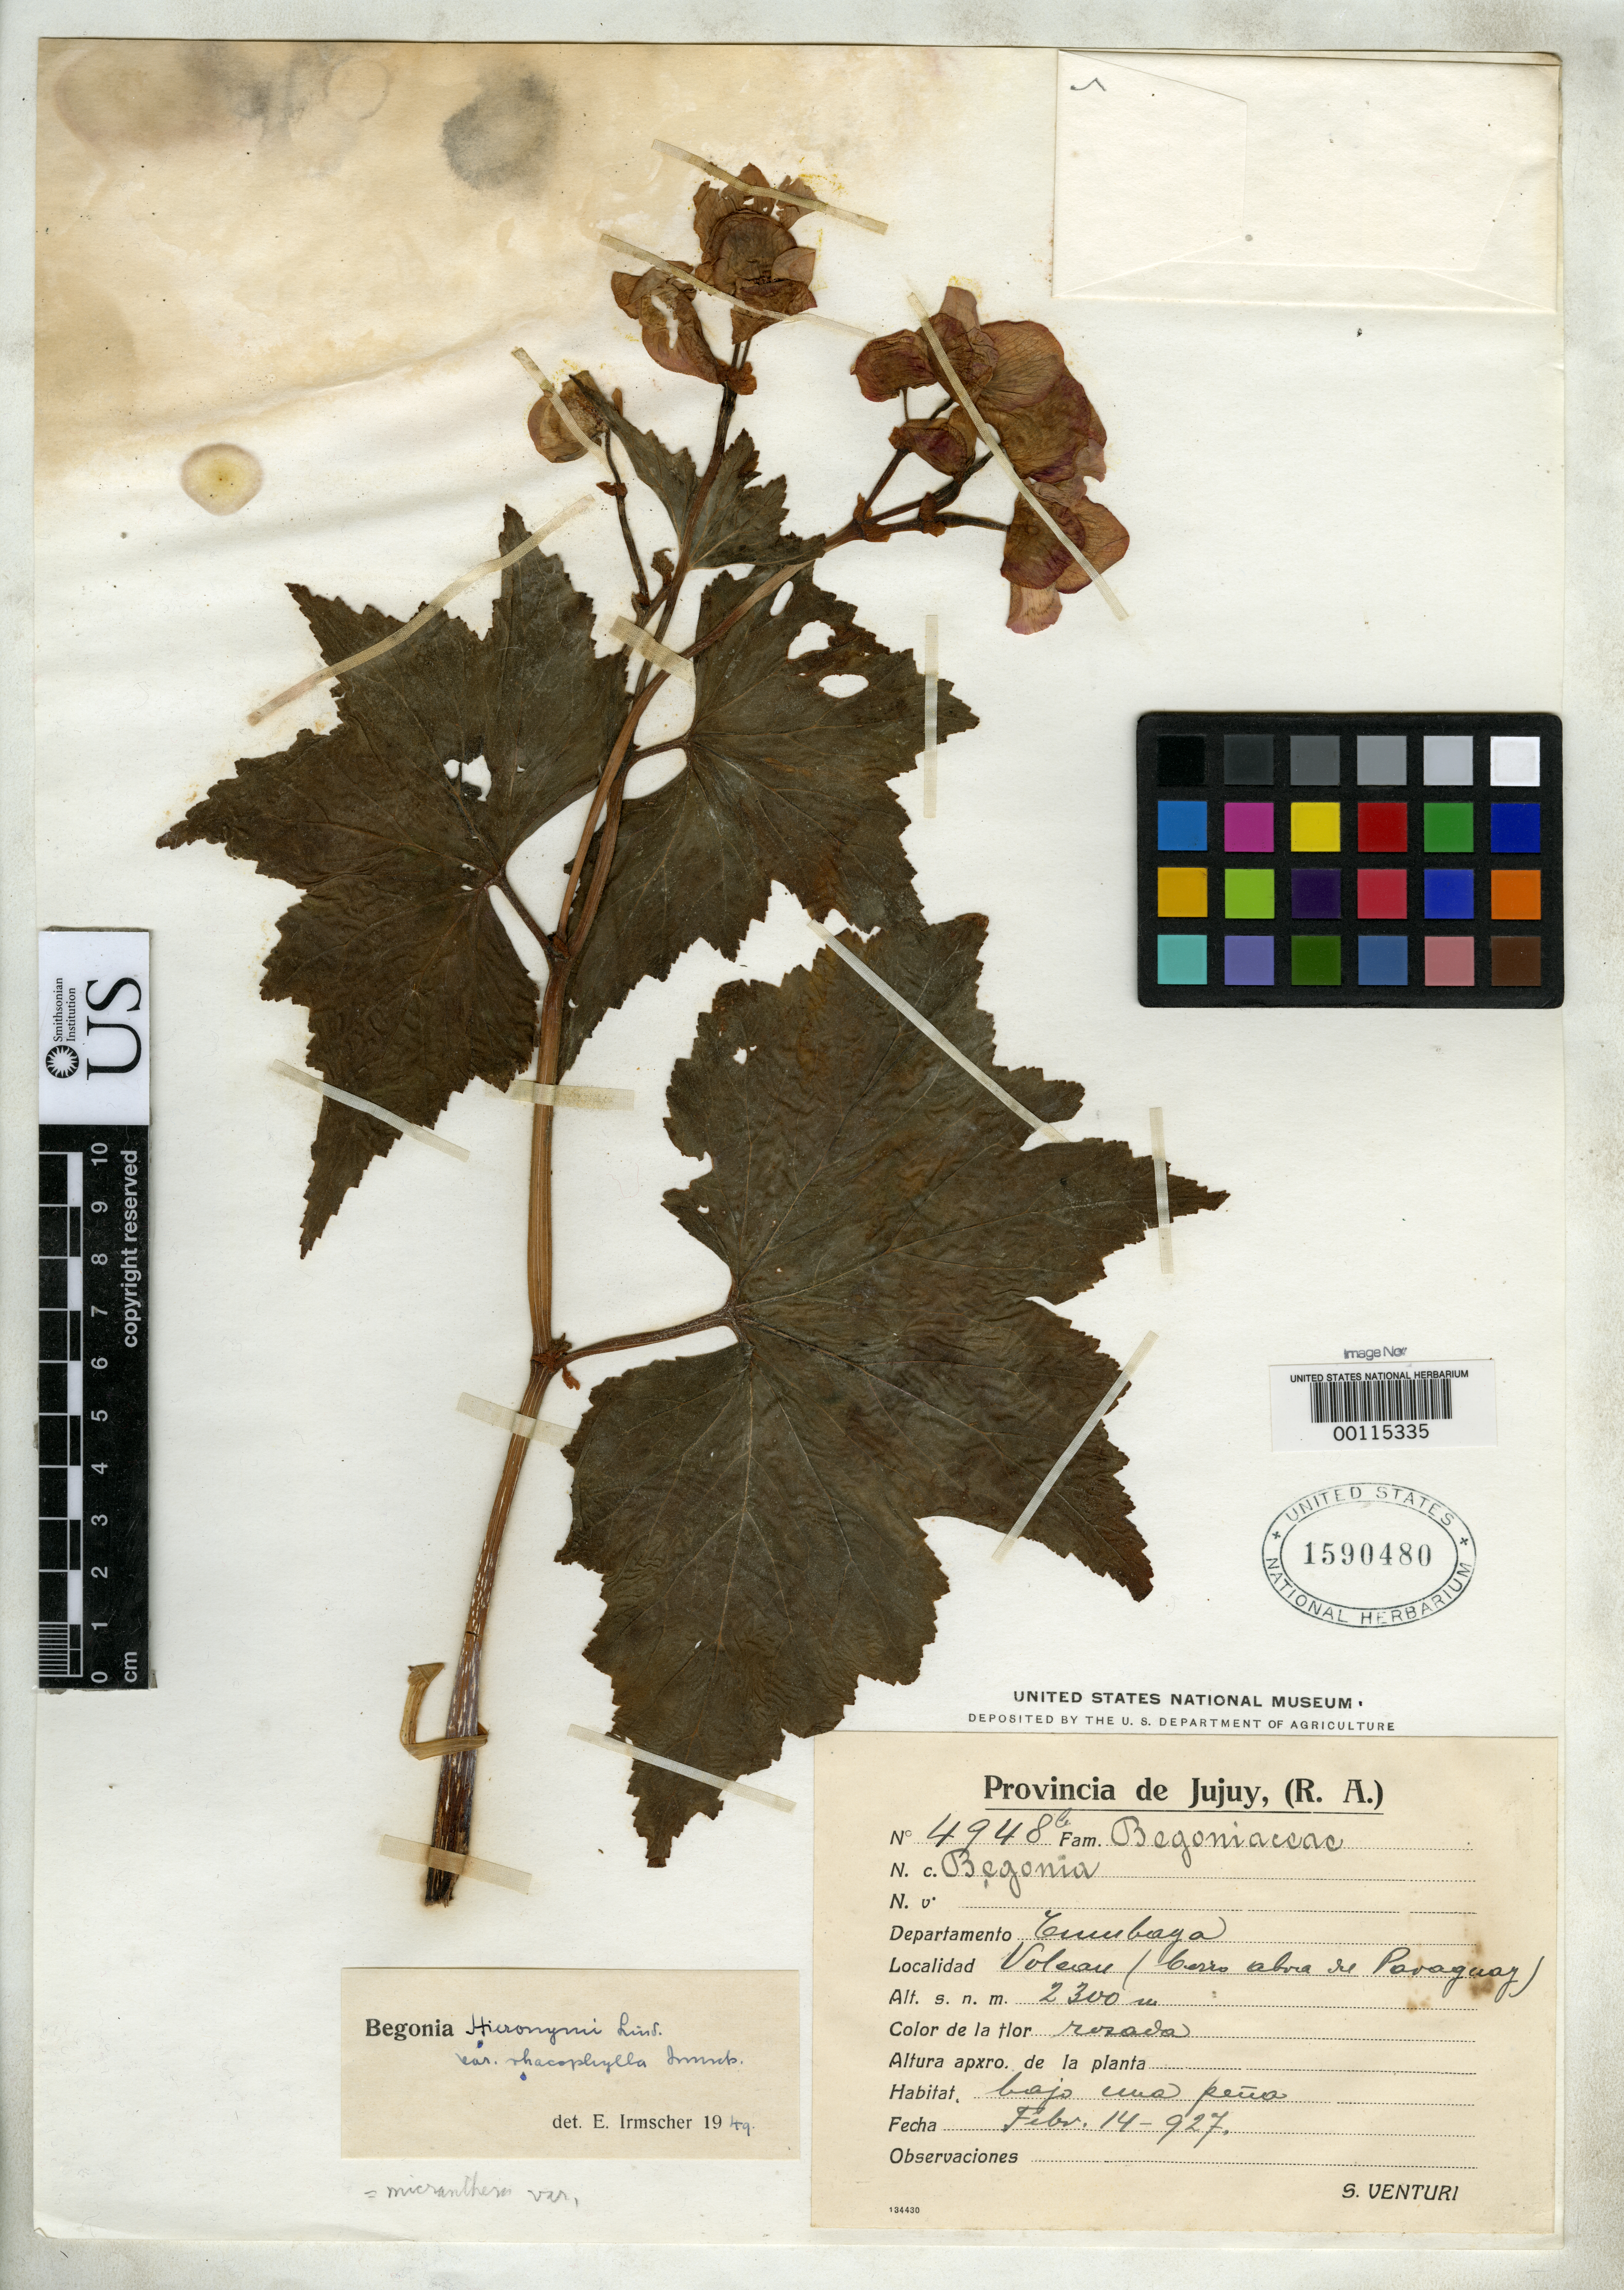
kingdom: Plantae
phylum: Tracheophyta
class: Magnoliopsida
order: Cucurbitales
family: Begoniaceae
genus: Begonia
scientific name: Begonia hieronymi var. rhacophylla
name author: Irmsch.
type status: Holotype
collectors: S. Venturi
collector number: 4948 b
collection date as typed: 14 Feb 1927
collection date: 1927-02-14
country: Argentina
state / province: Jujuy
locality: Volans, Cerro Abra Paraguay.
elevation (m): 2300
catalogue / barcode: US 1590480